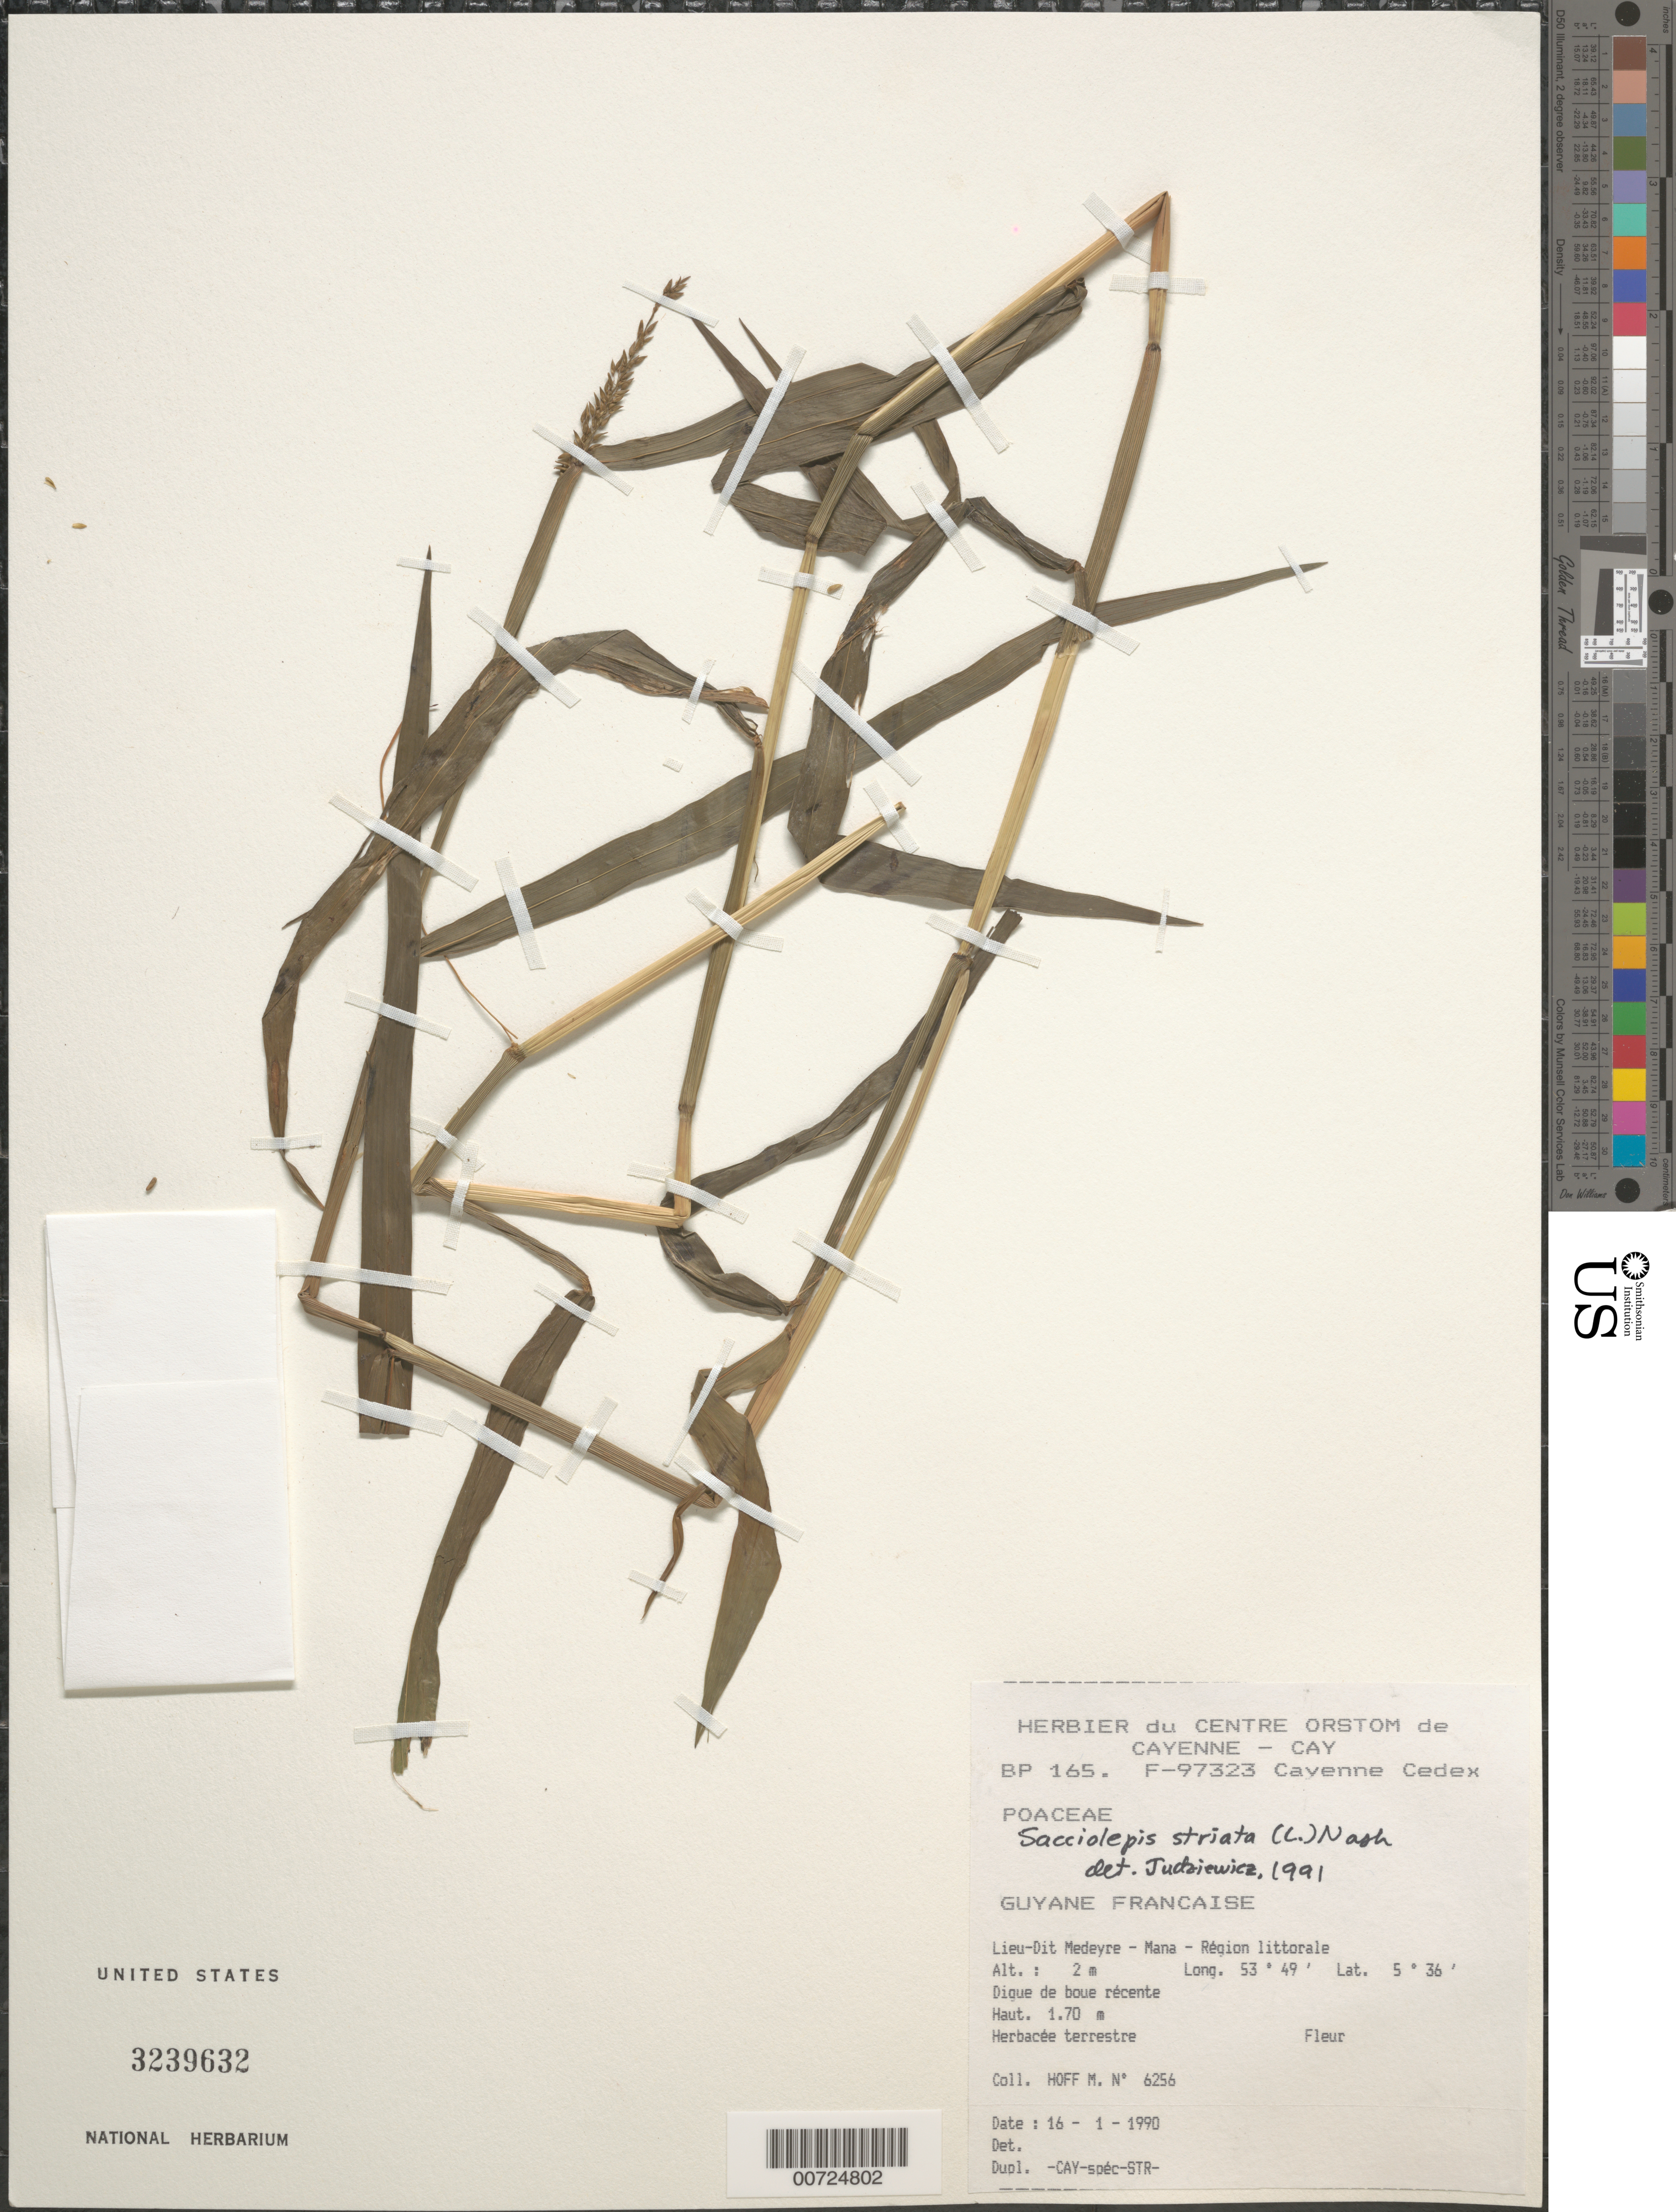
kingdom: Plantae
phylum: Tracheophyta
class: Liliopsida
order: Poales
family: Poaceae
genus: Sacciolepis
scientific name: Sacciolepis striata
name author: (L.) Nash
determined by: Judziewicz, E. J.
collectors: M. Hoff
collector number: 6256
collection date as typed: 16-Jan-90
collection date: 1990-01-16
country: French Guiana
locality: Mana, Medeyre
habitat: Recent mud dam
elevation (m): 2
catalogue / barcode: US 3239632